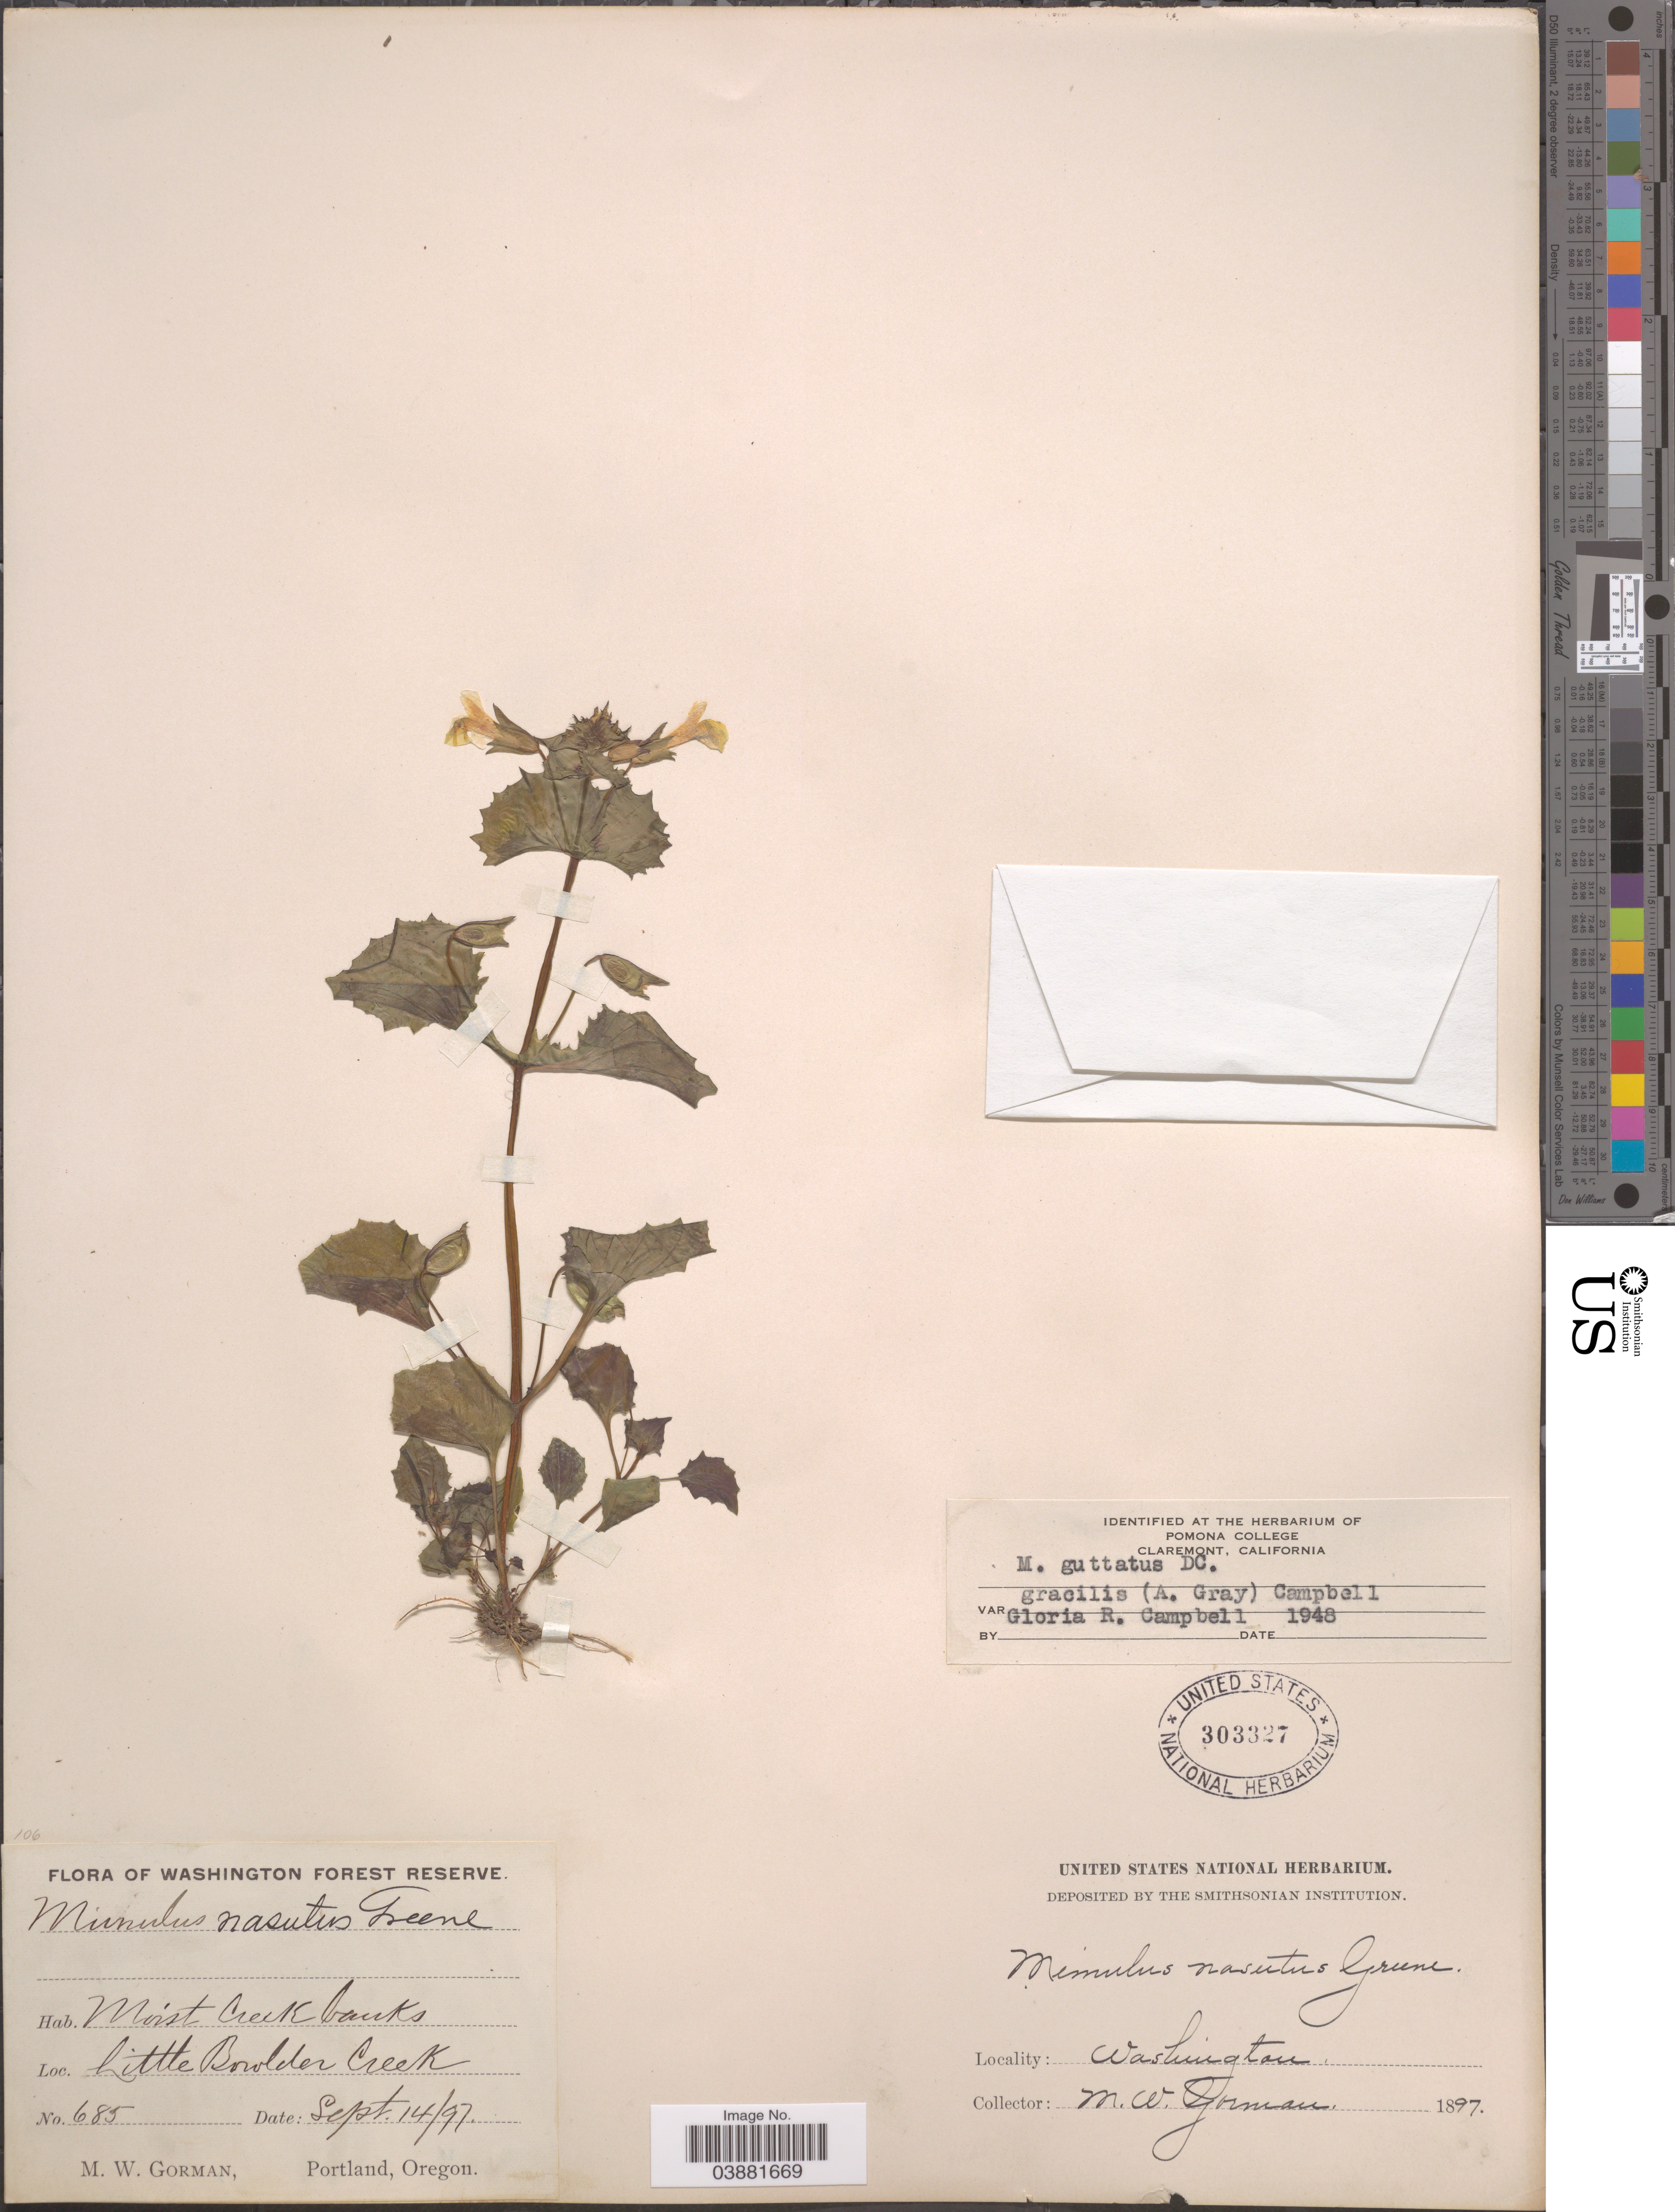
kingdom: Plantae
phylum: Tracheophyta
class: Magnoliopsida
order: Lamiales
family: Phrymaceae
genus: Mimulus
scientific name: Mimulus guttatus var. gracilis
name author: (A. Gray) G.R. Campb.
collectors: M. W. Gorman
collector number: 685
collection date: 1897-09-14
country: United States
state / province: Washington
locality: Washington Forest Reserve. Little Boulder Creek.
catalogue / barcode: US 303327